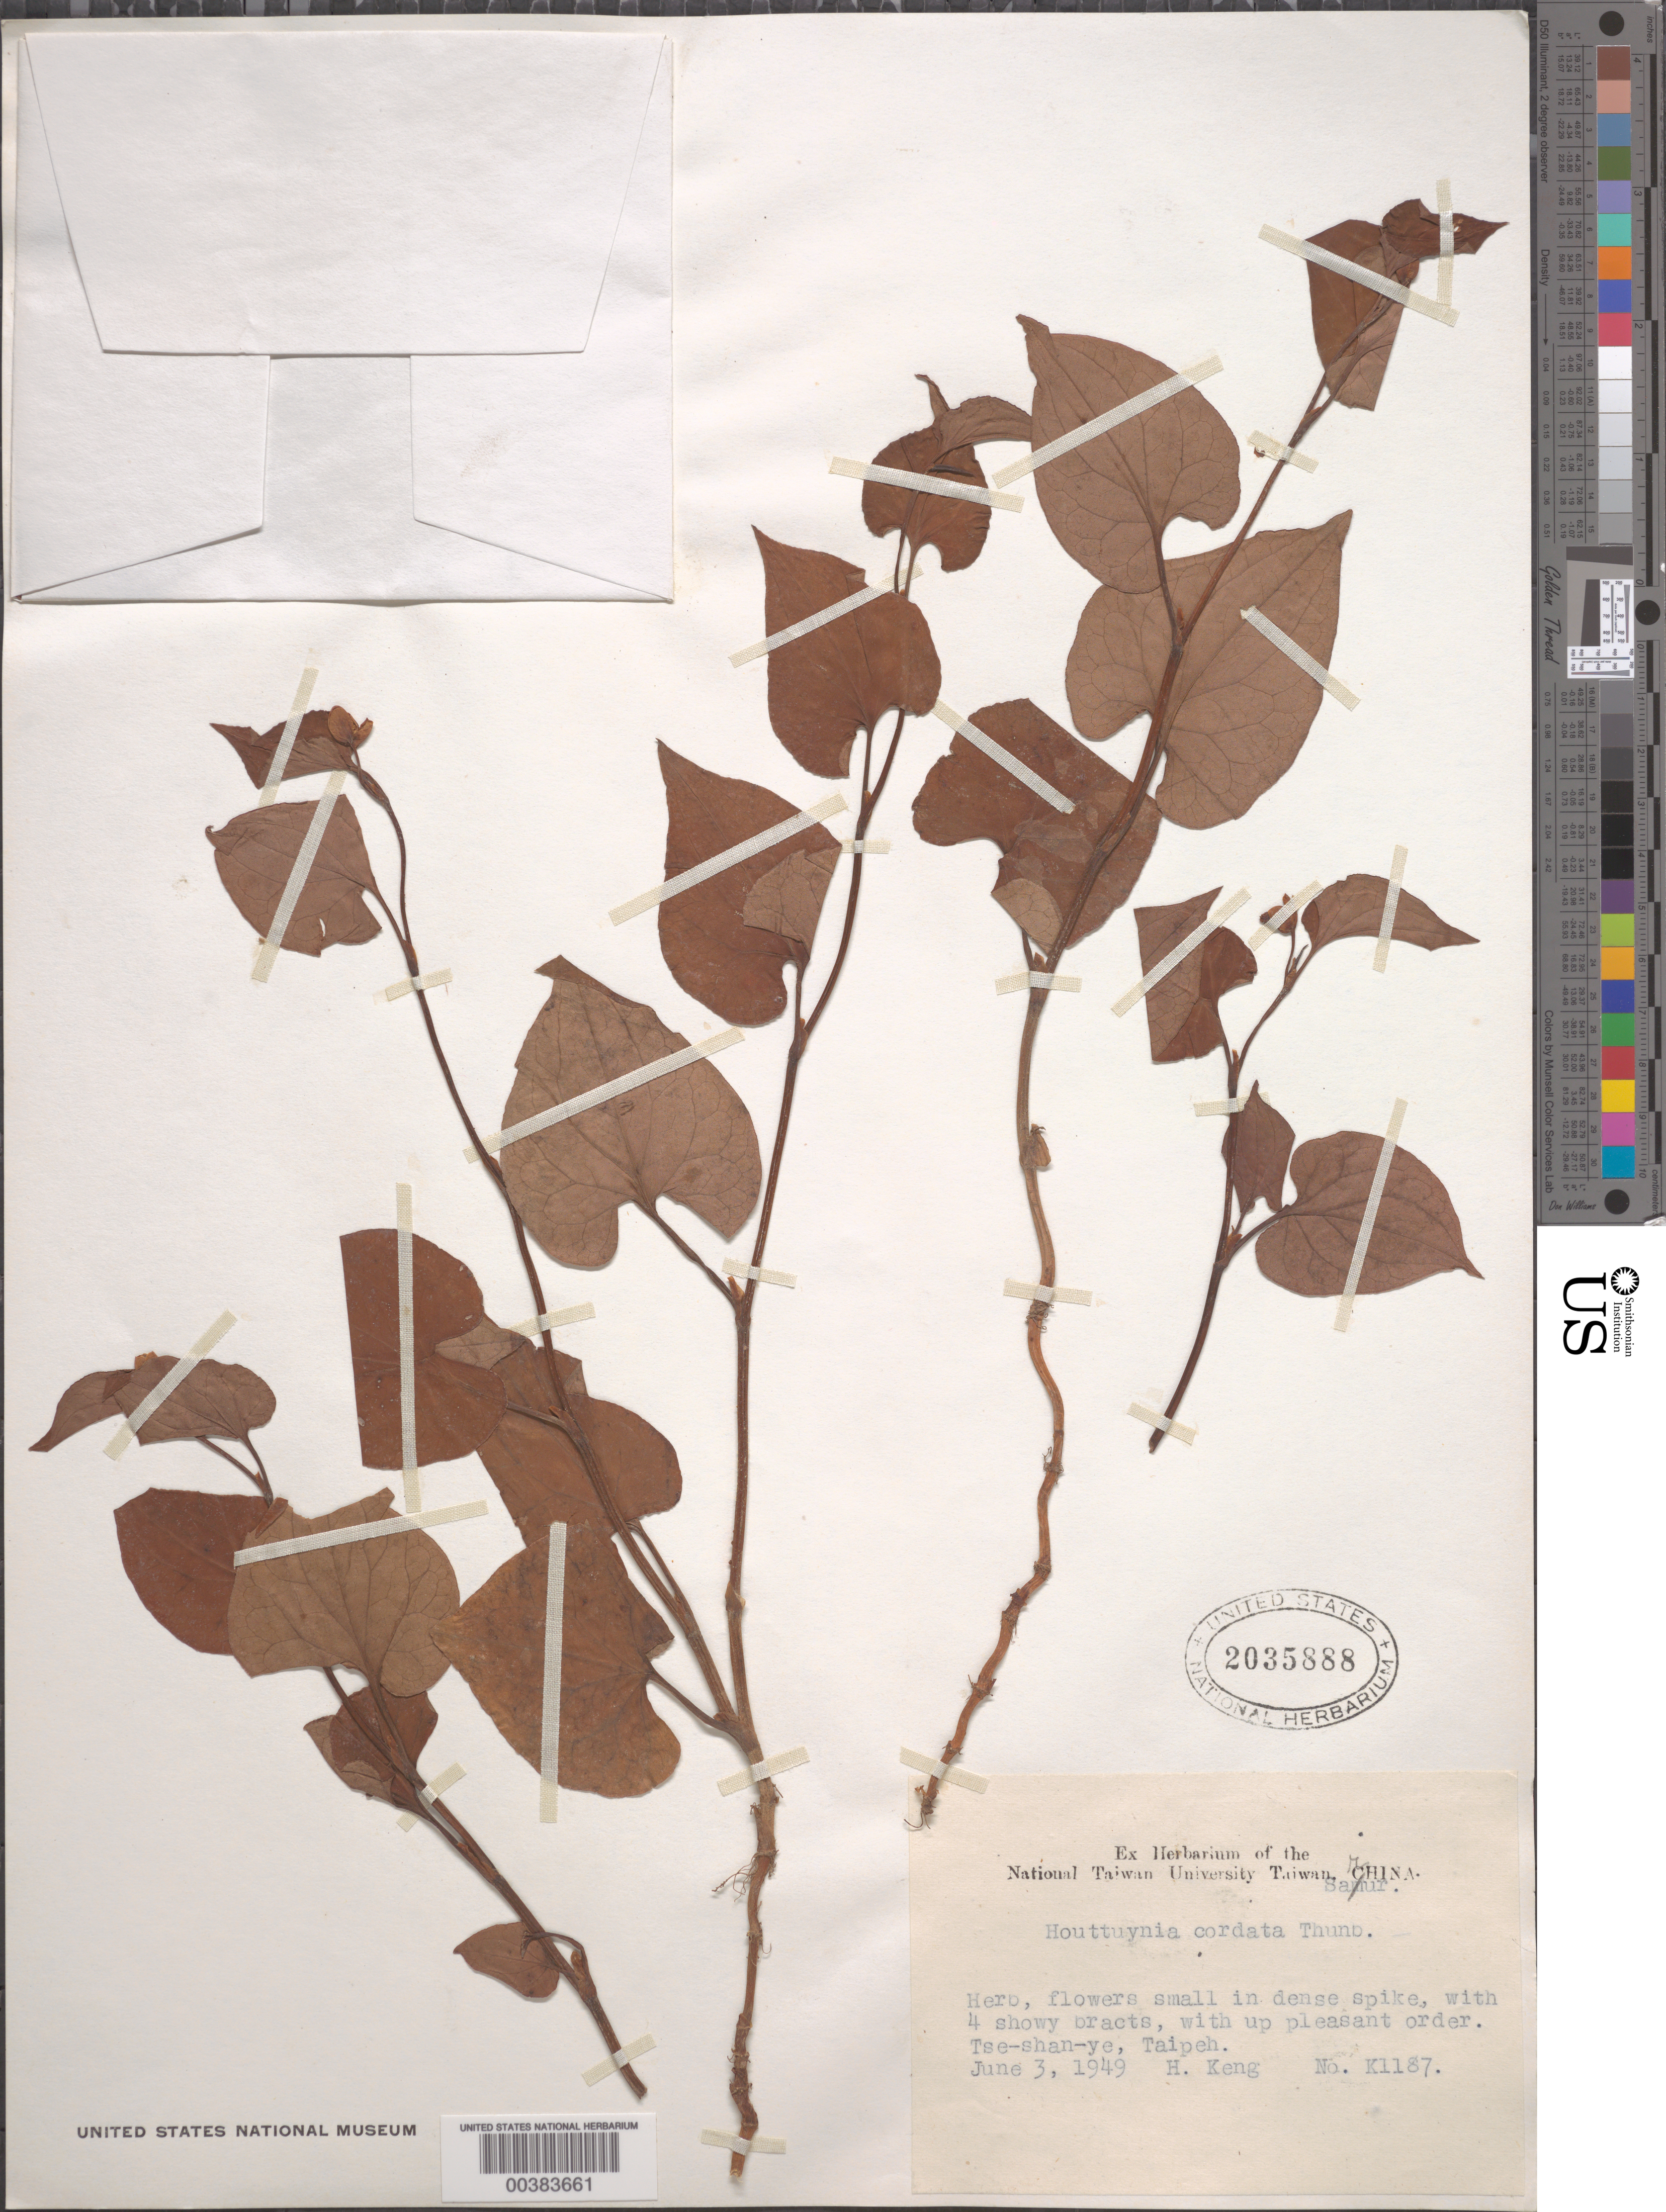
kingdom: Plantae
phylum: Tracheophyta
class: Magnoliopsida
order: Piperales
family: Saururaceae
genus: Houttuynia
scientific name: Houttuynia cordata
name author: Thunb.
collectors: H. Keng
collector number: K1187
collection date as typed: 03 Jun 1949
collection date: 1949-06-03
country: Taiwan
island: Taiwan [Formosa]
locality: Tse-shan-ye, taipeh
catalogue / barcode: US 2035888